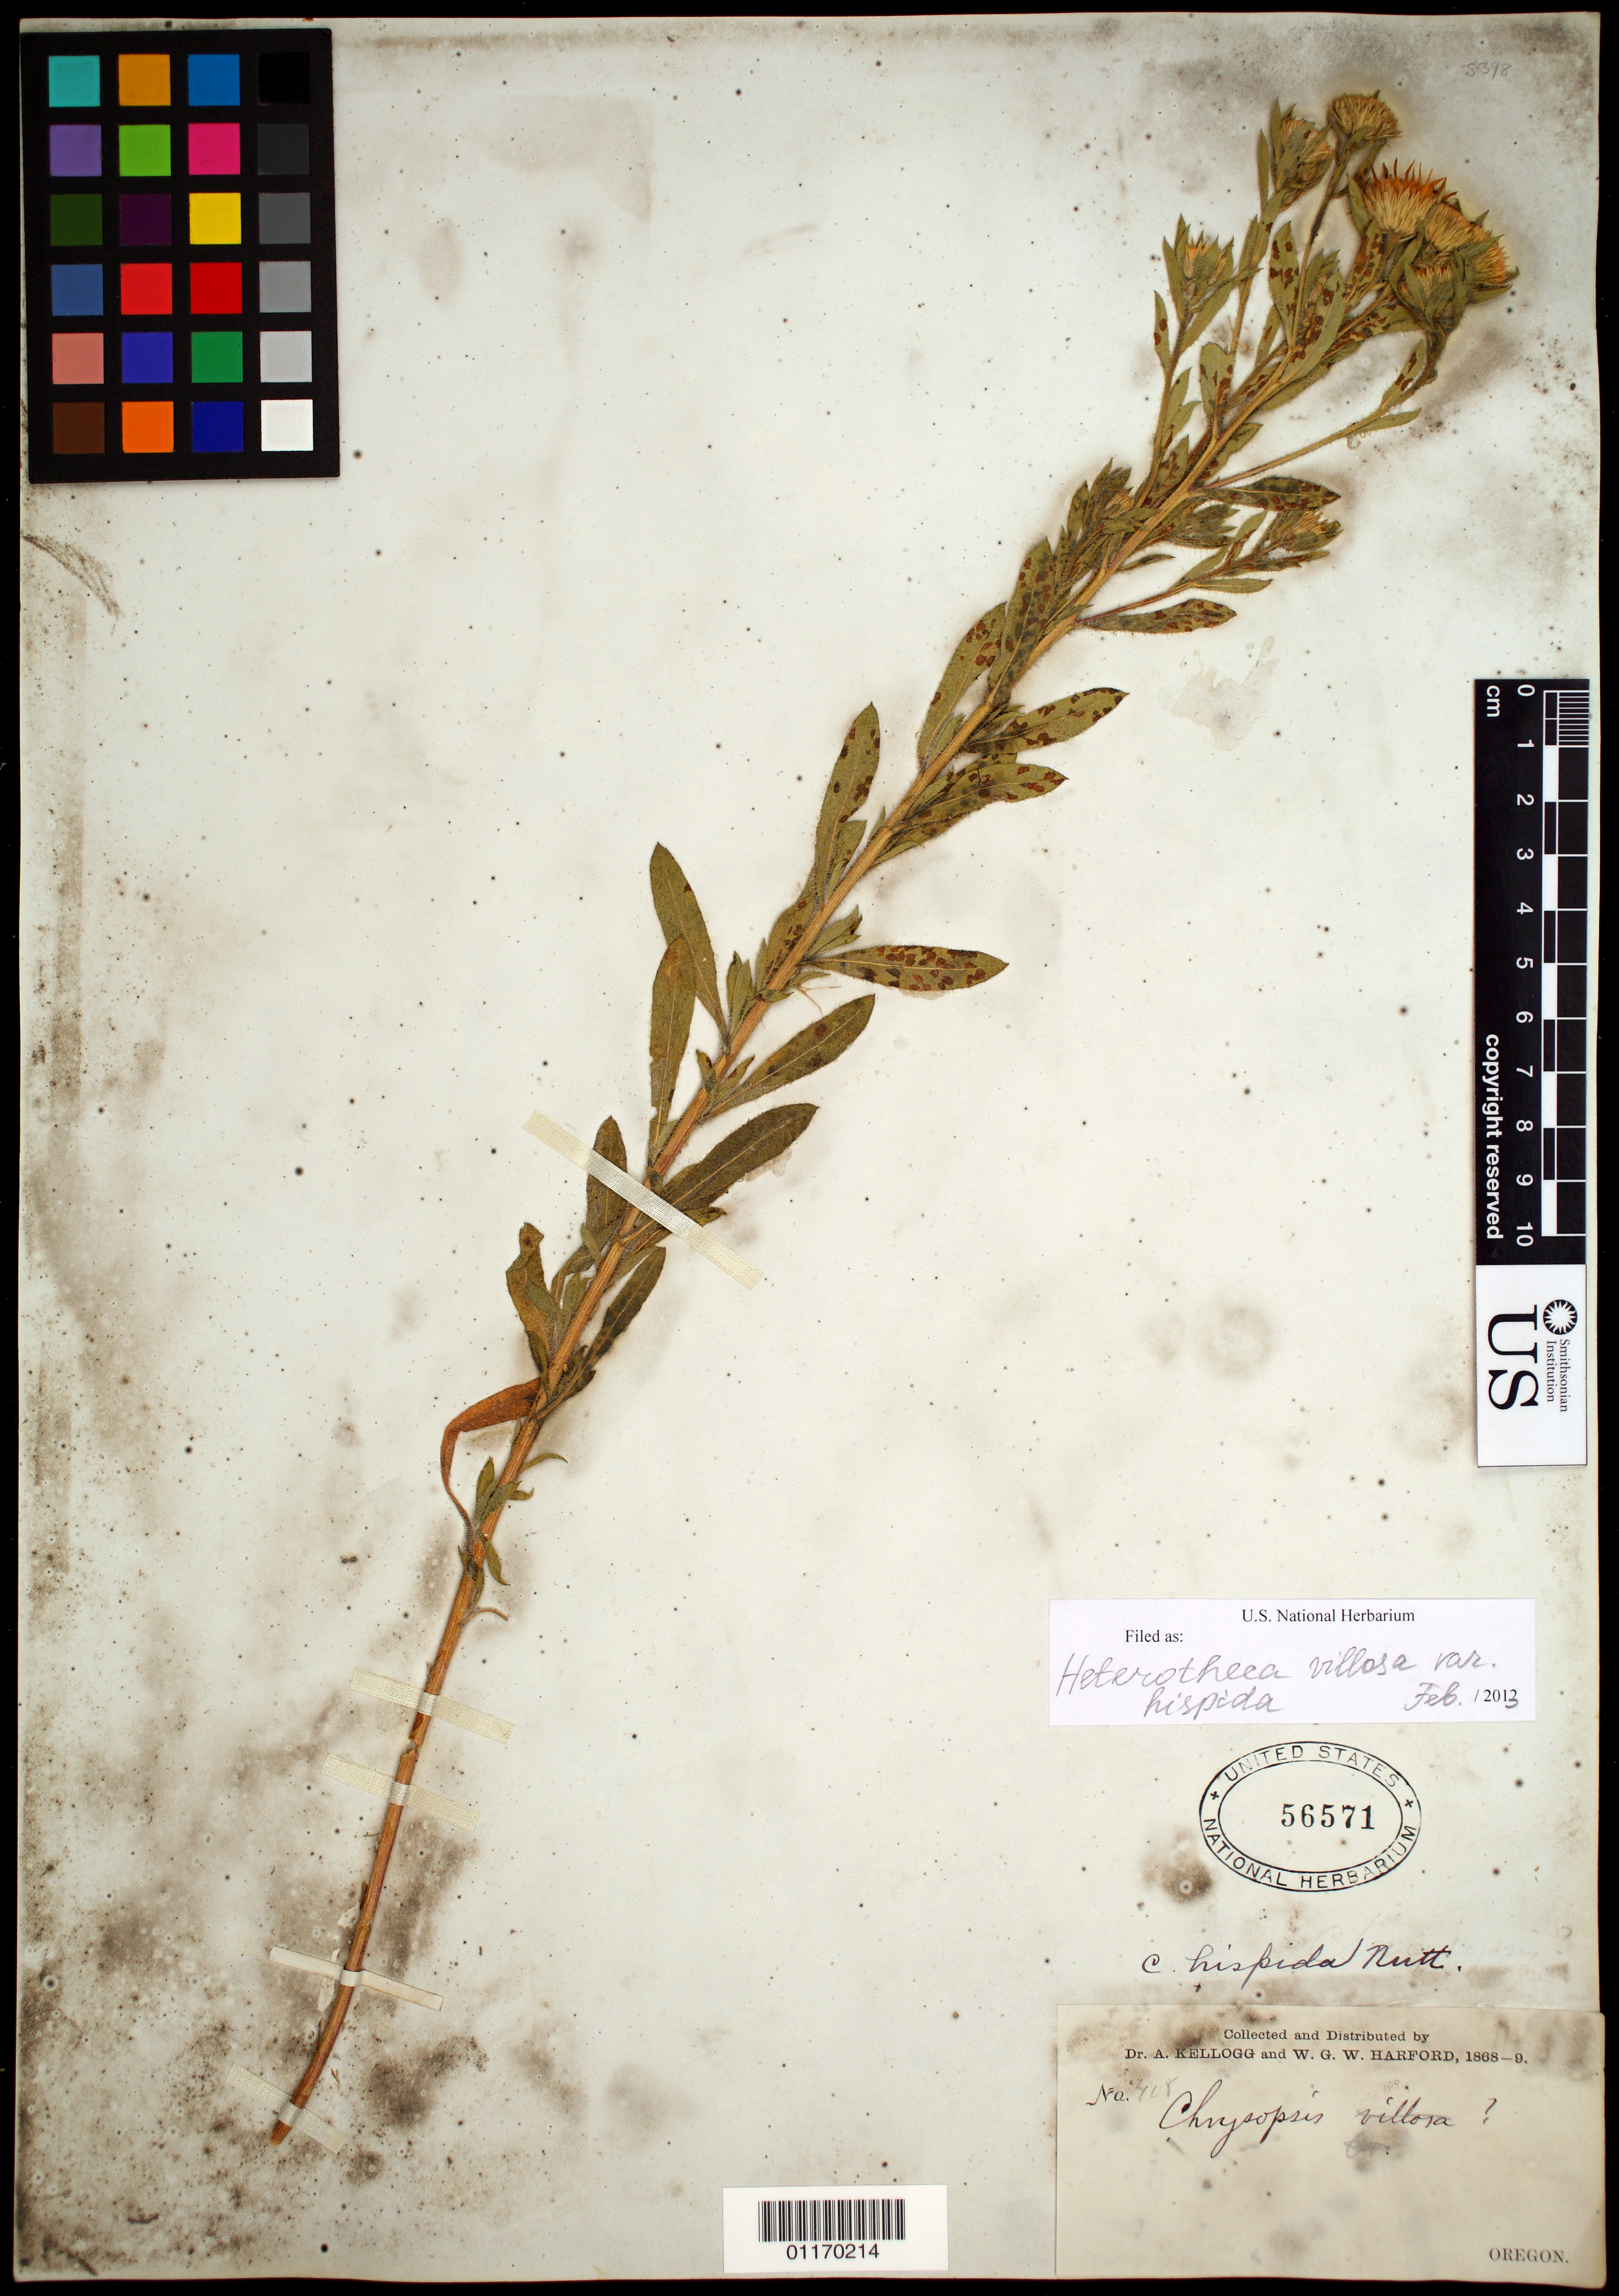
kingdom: Plantae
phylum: Tracheophyta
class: Magnoliopsida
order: Asterales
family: Asteraceae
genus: Heterotheca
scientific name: Heterotheca villosa var. hispida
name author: (Hook.) V.L. Harms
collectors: A. Kellog & W. G. W. Harford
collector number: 408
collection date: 1868/1869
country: United States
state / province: Oregon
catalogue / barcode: US 56571